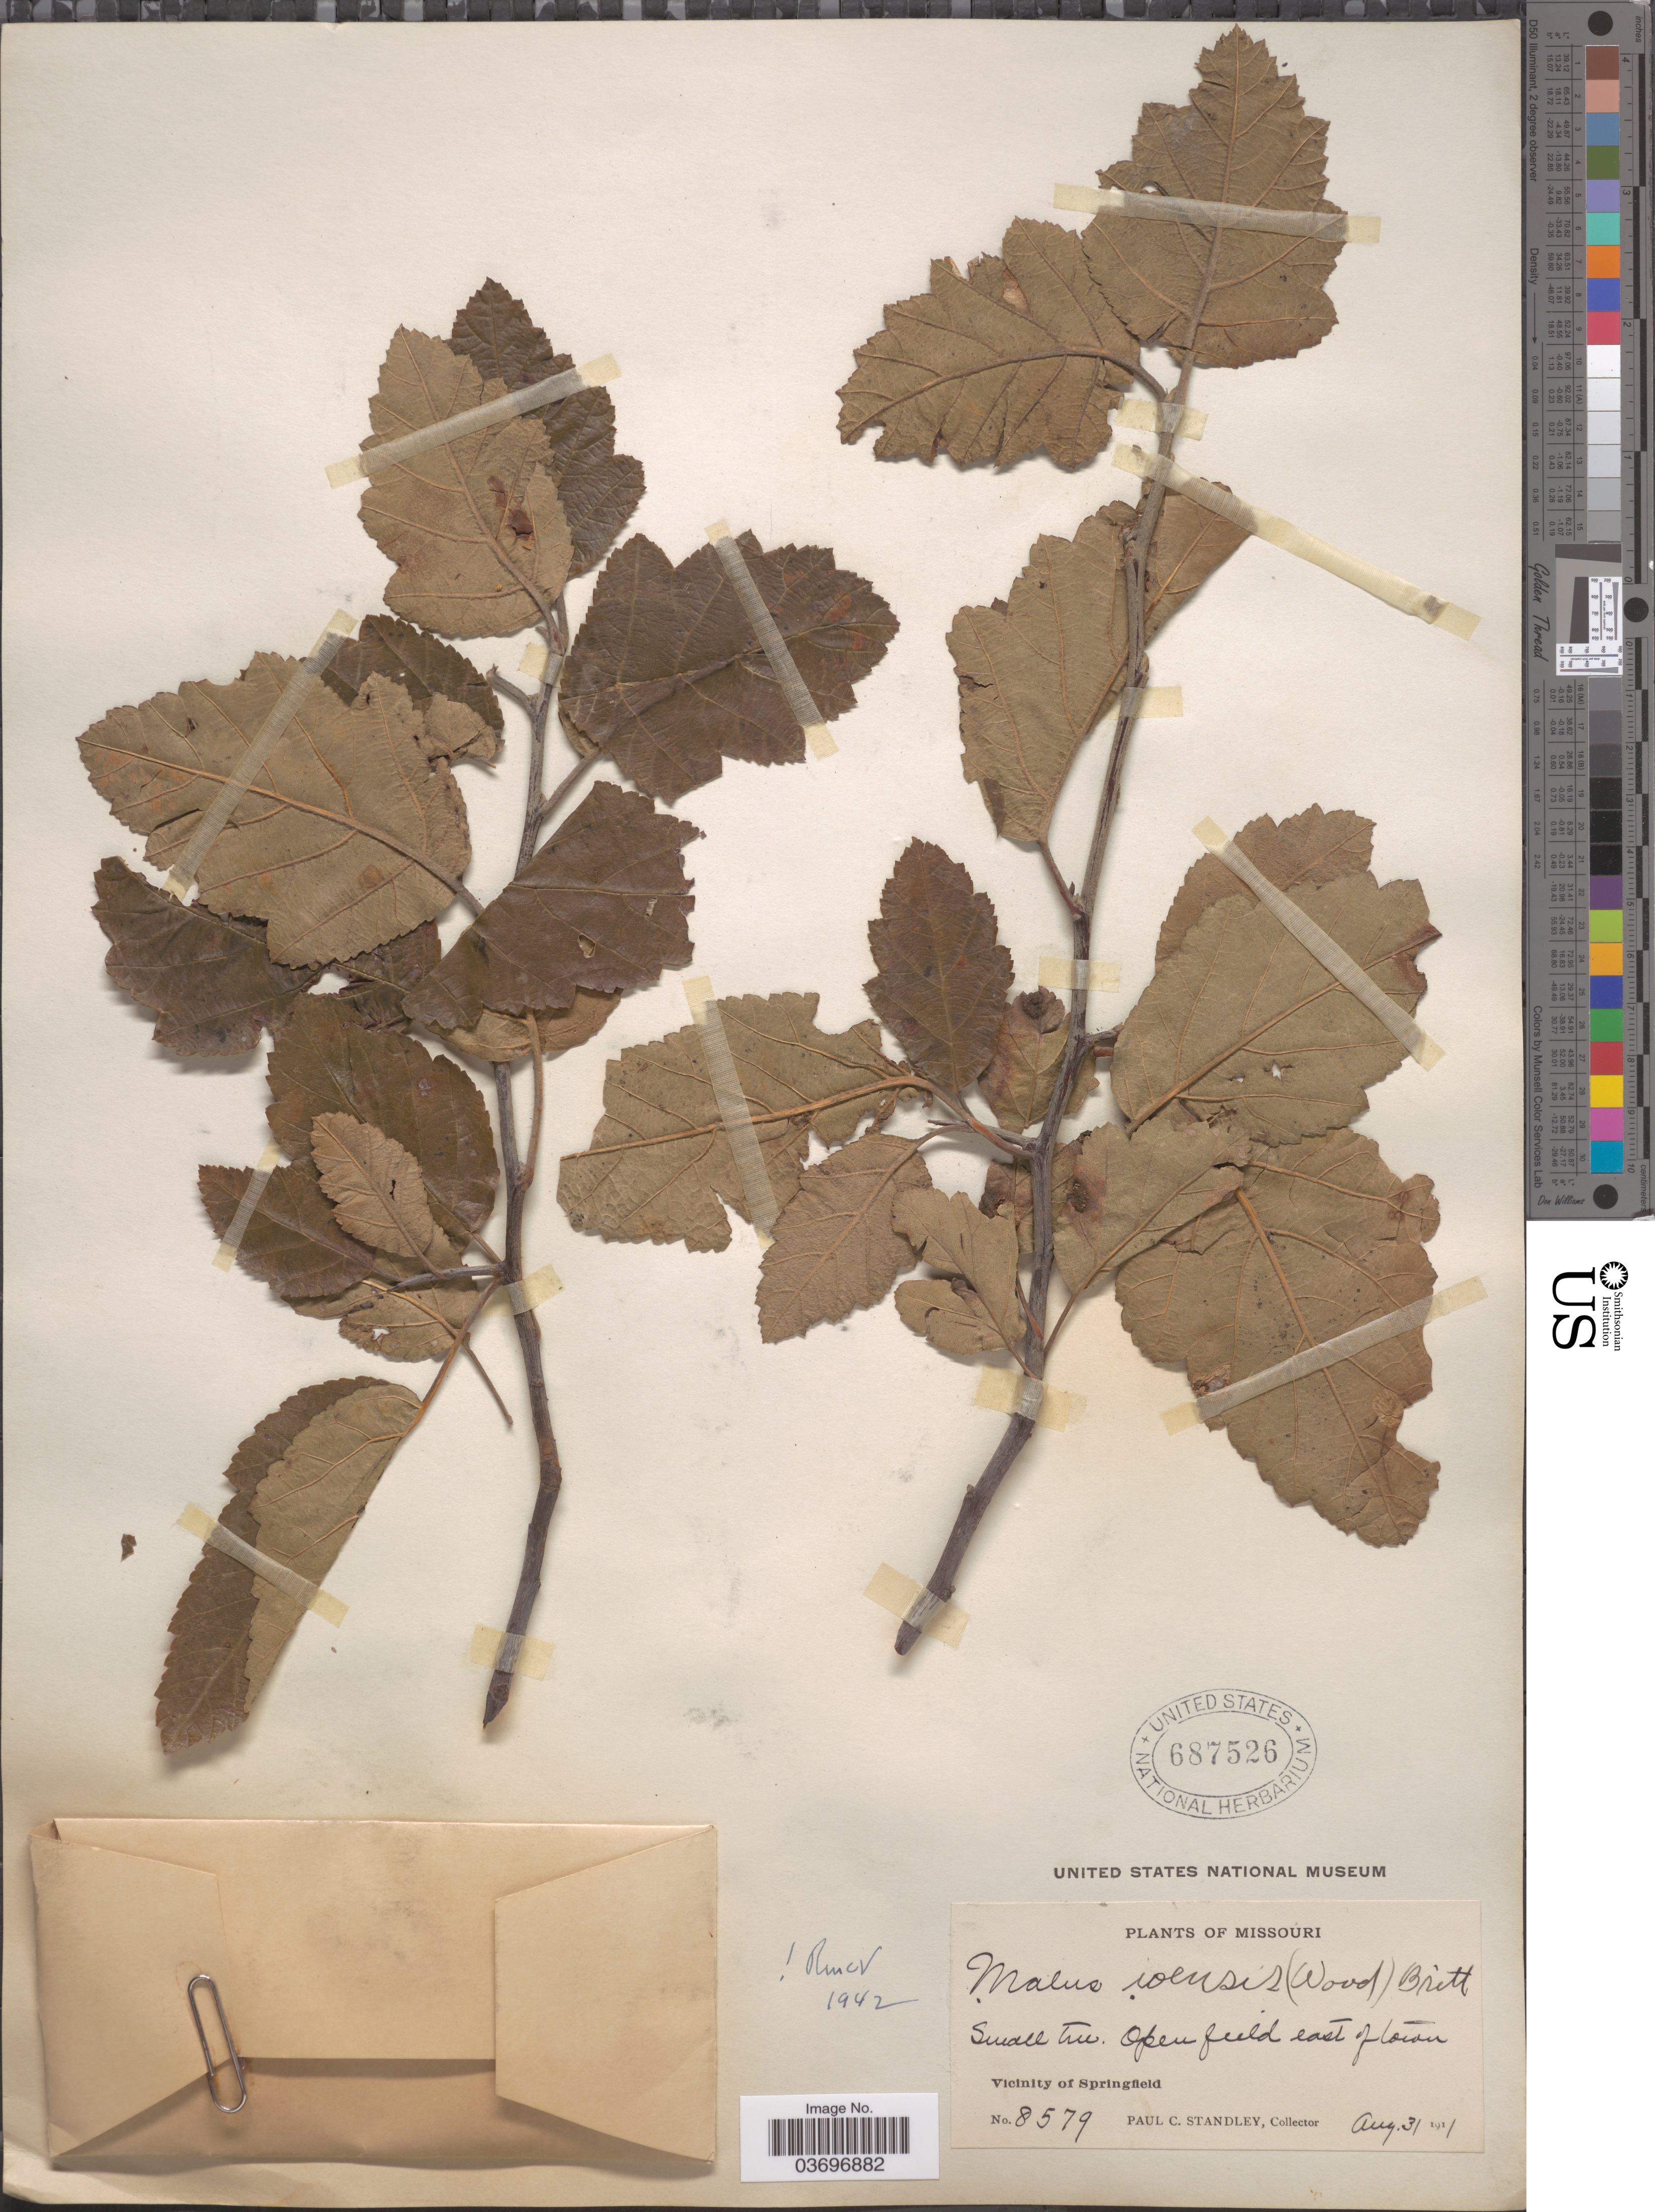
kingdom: Plantae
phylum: Tracheophyta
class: Magnoliopsida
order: Rosales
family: Rosaceae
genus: Malus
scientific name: Malus ioensis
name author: (Alph. Wood) Britton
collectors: P. C. Standley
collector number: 8579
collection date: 1911-08-31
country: United States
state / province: Missouri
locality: Open field east of town. Vicinity of Springfield.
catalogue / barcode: US 687526